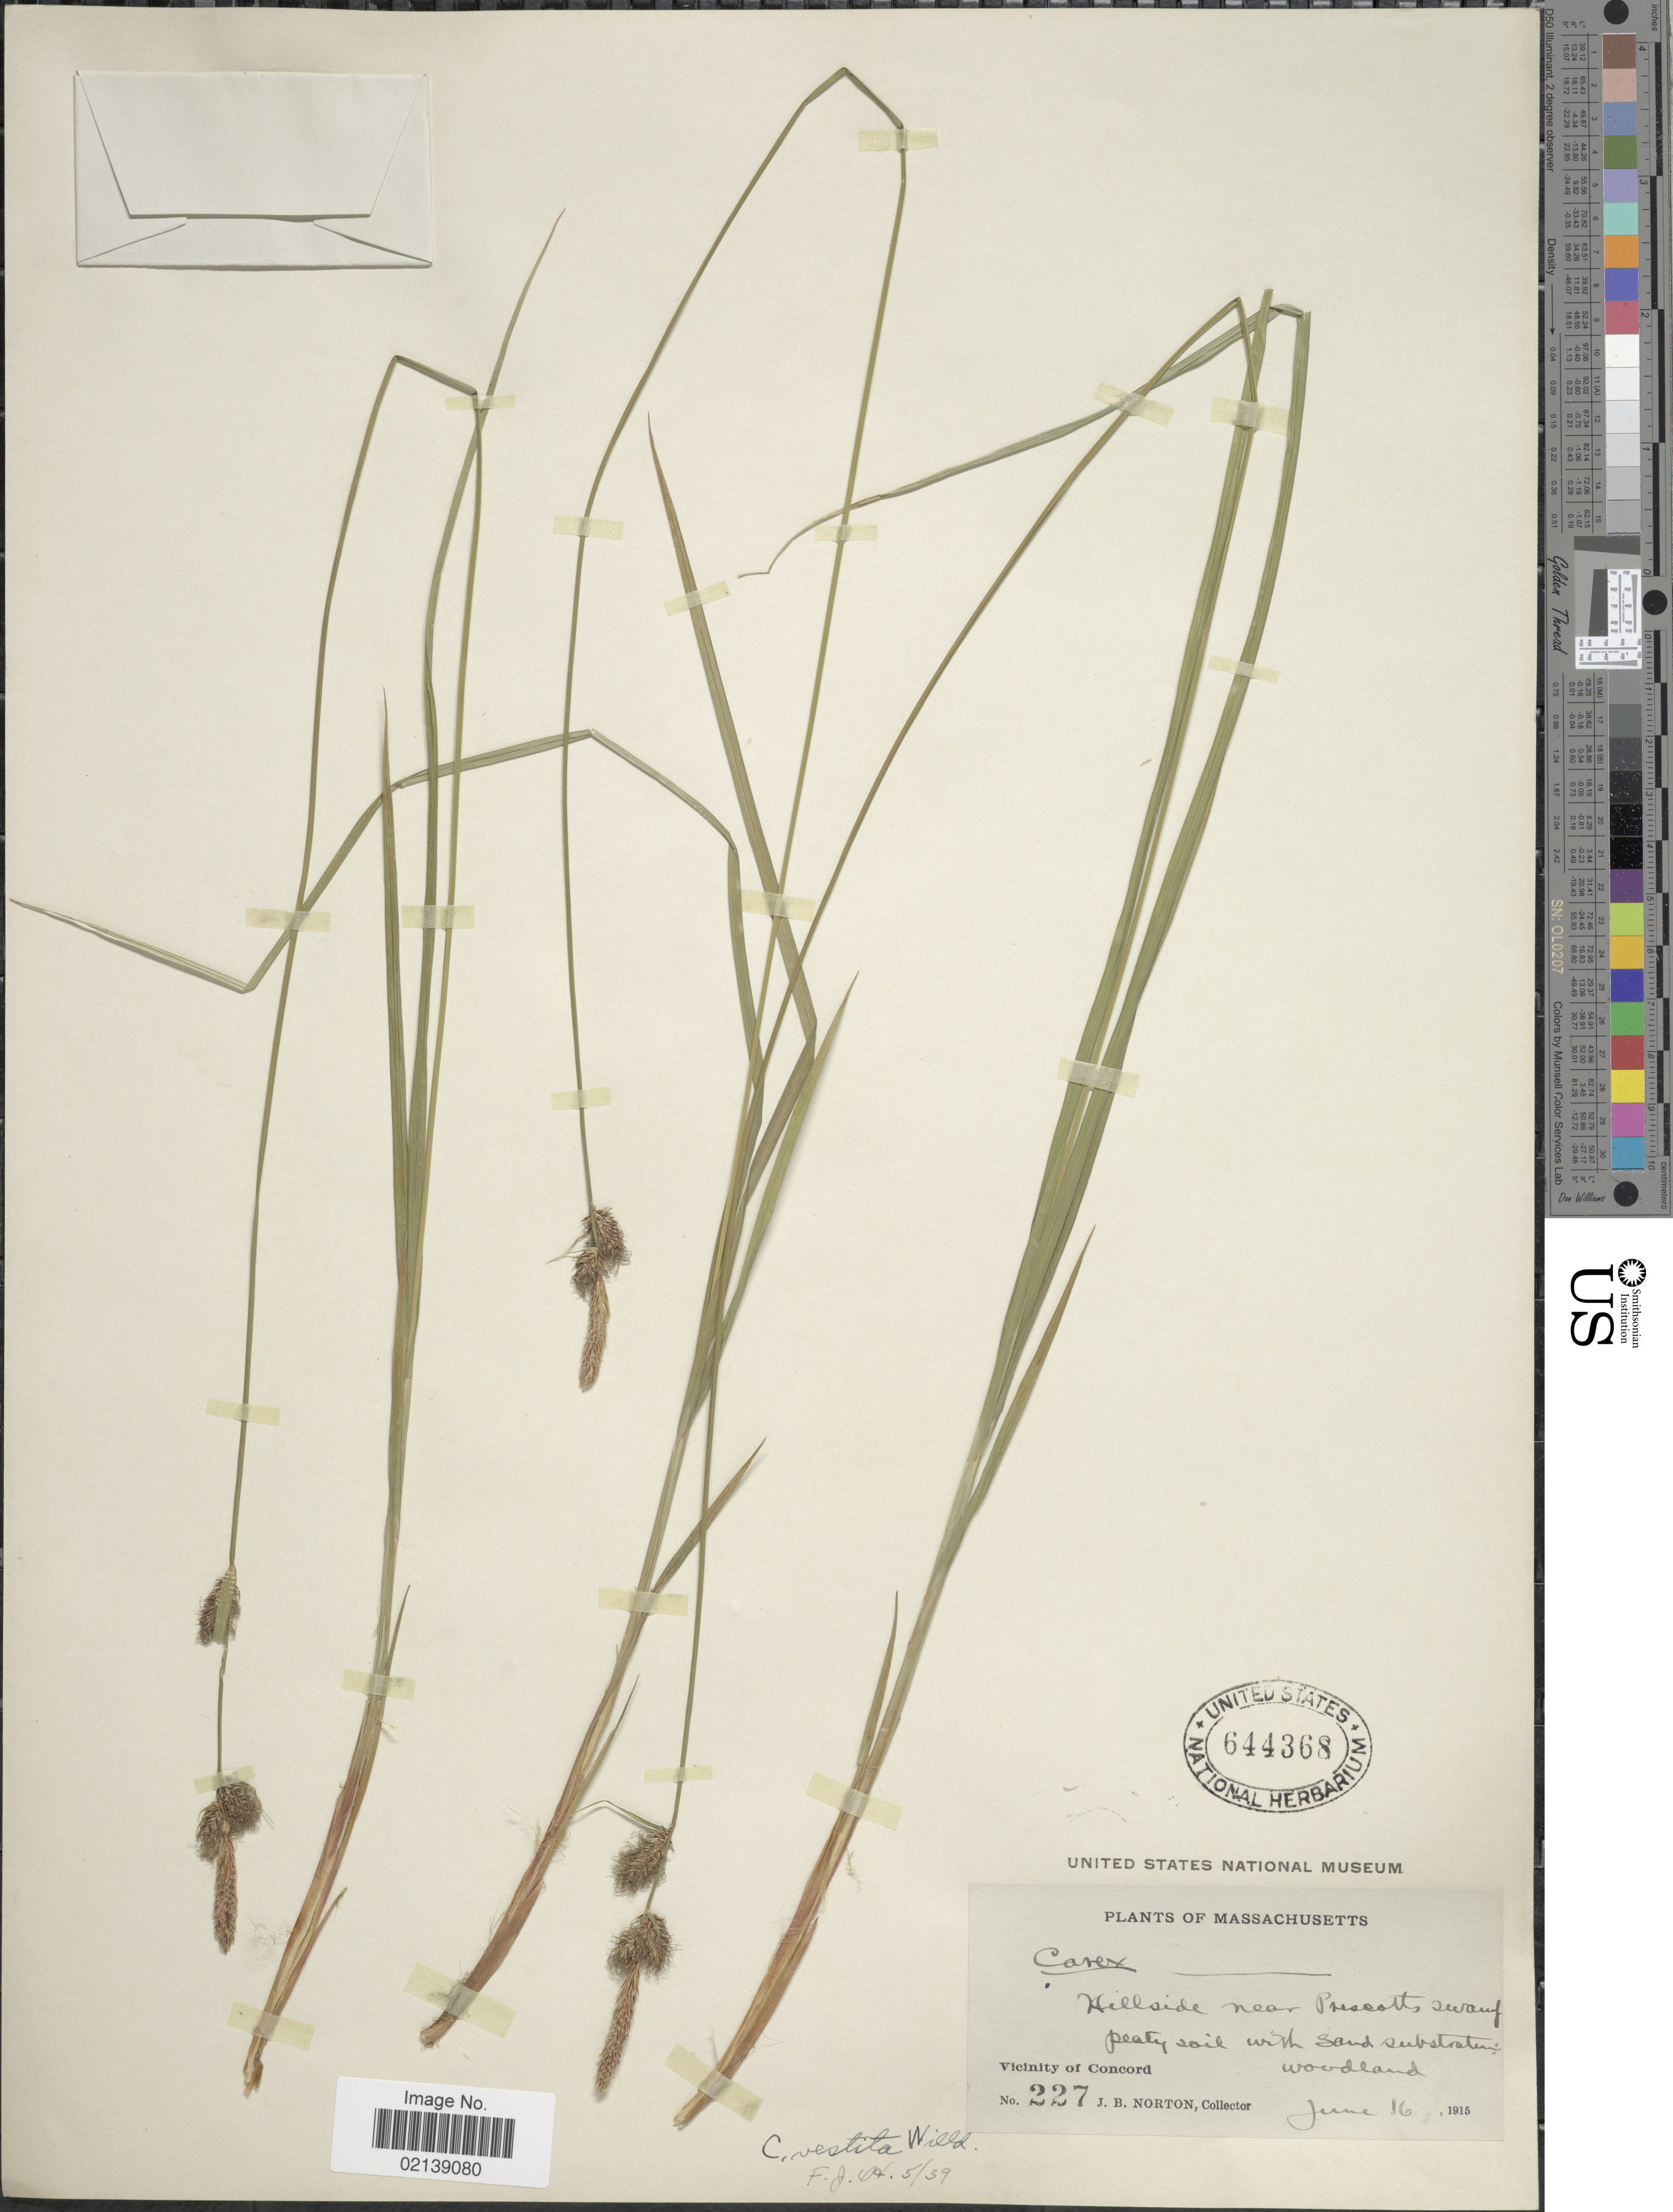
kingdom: Plantae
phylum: Tracheophyta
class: Liliopsida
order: Poales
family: Cyperaceae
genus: Carex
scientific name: Carex vestita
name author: Willd.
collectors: J. B. Norton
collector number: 227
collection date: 1915-06-16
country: United States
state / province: Massachusetts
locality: Hillside near Prescotts swamp peaty soil with sand substraten: Woodland, Vicinity of Concord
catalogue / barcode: US 644368